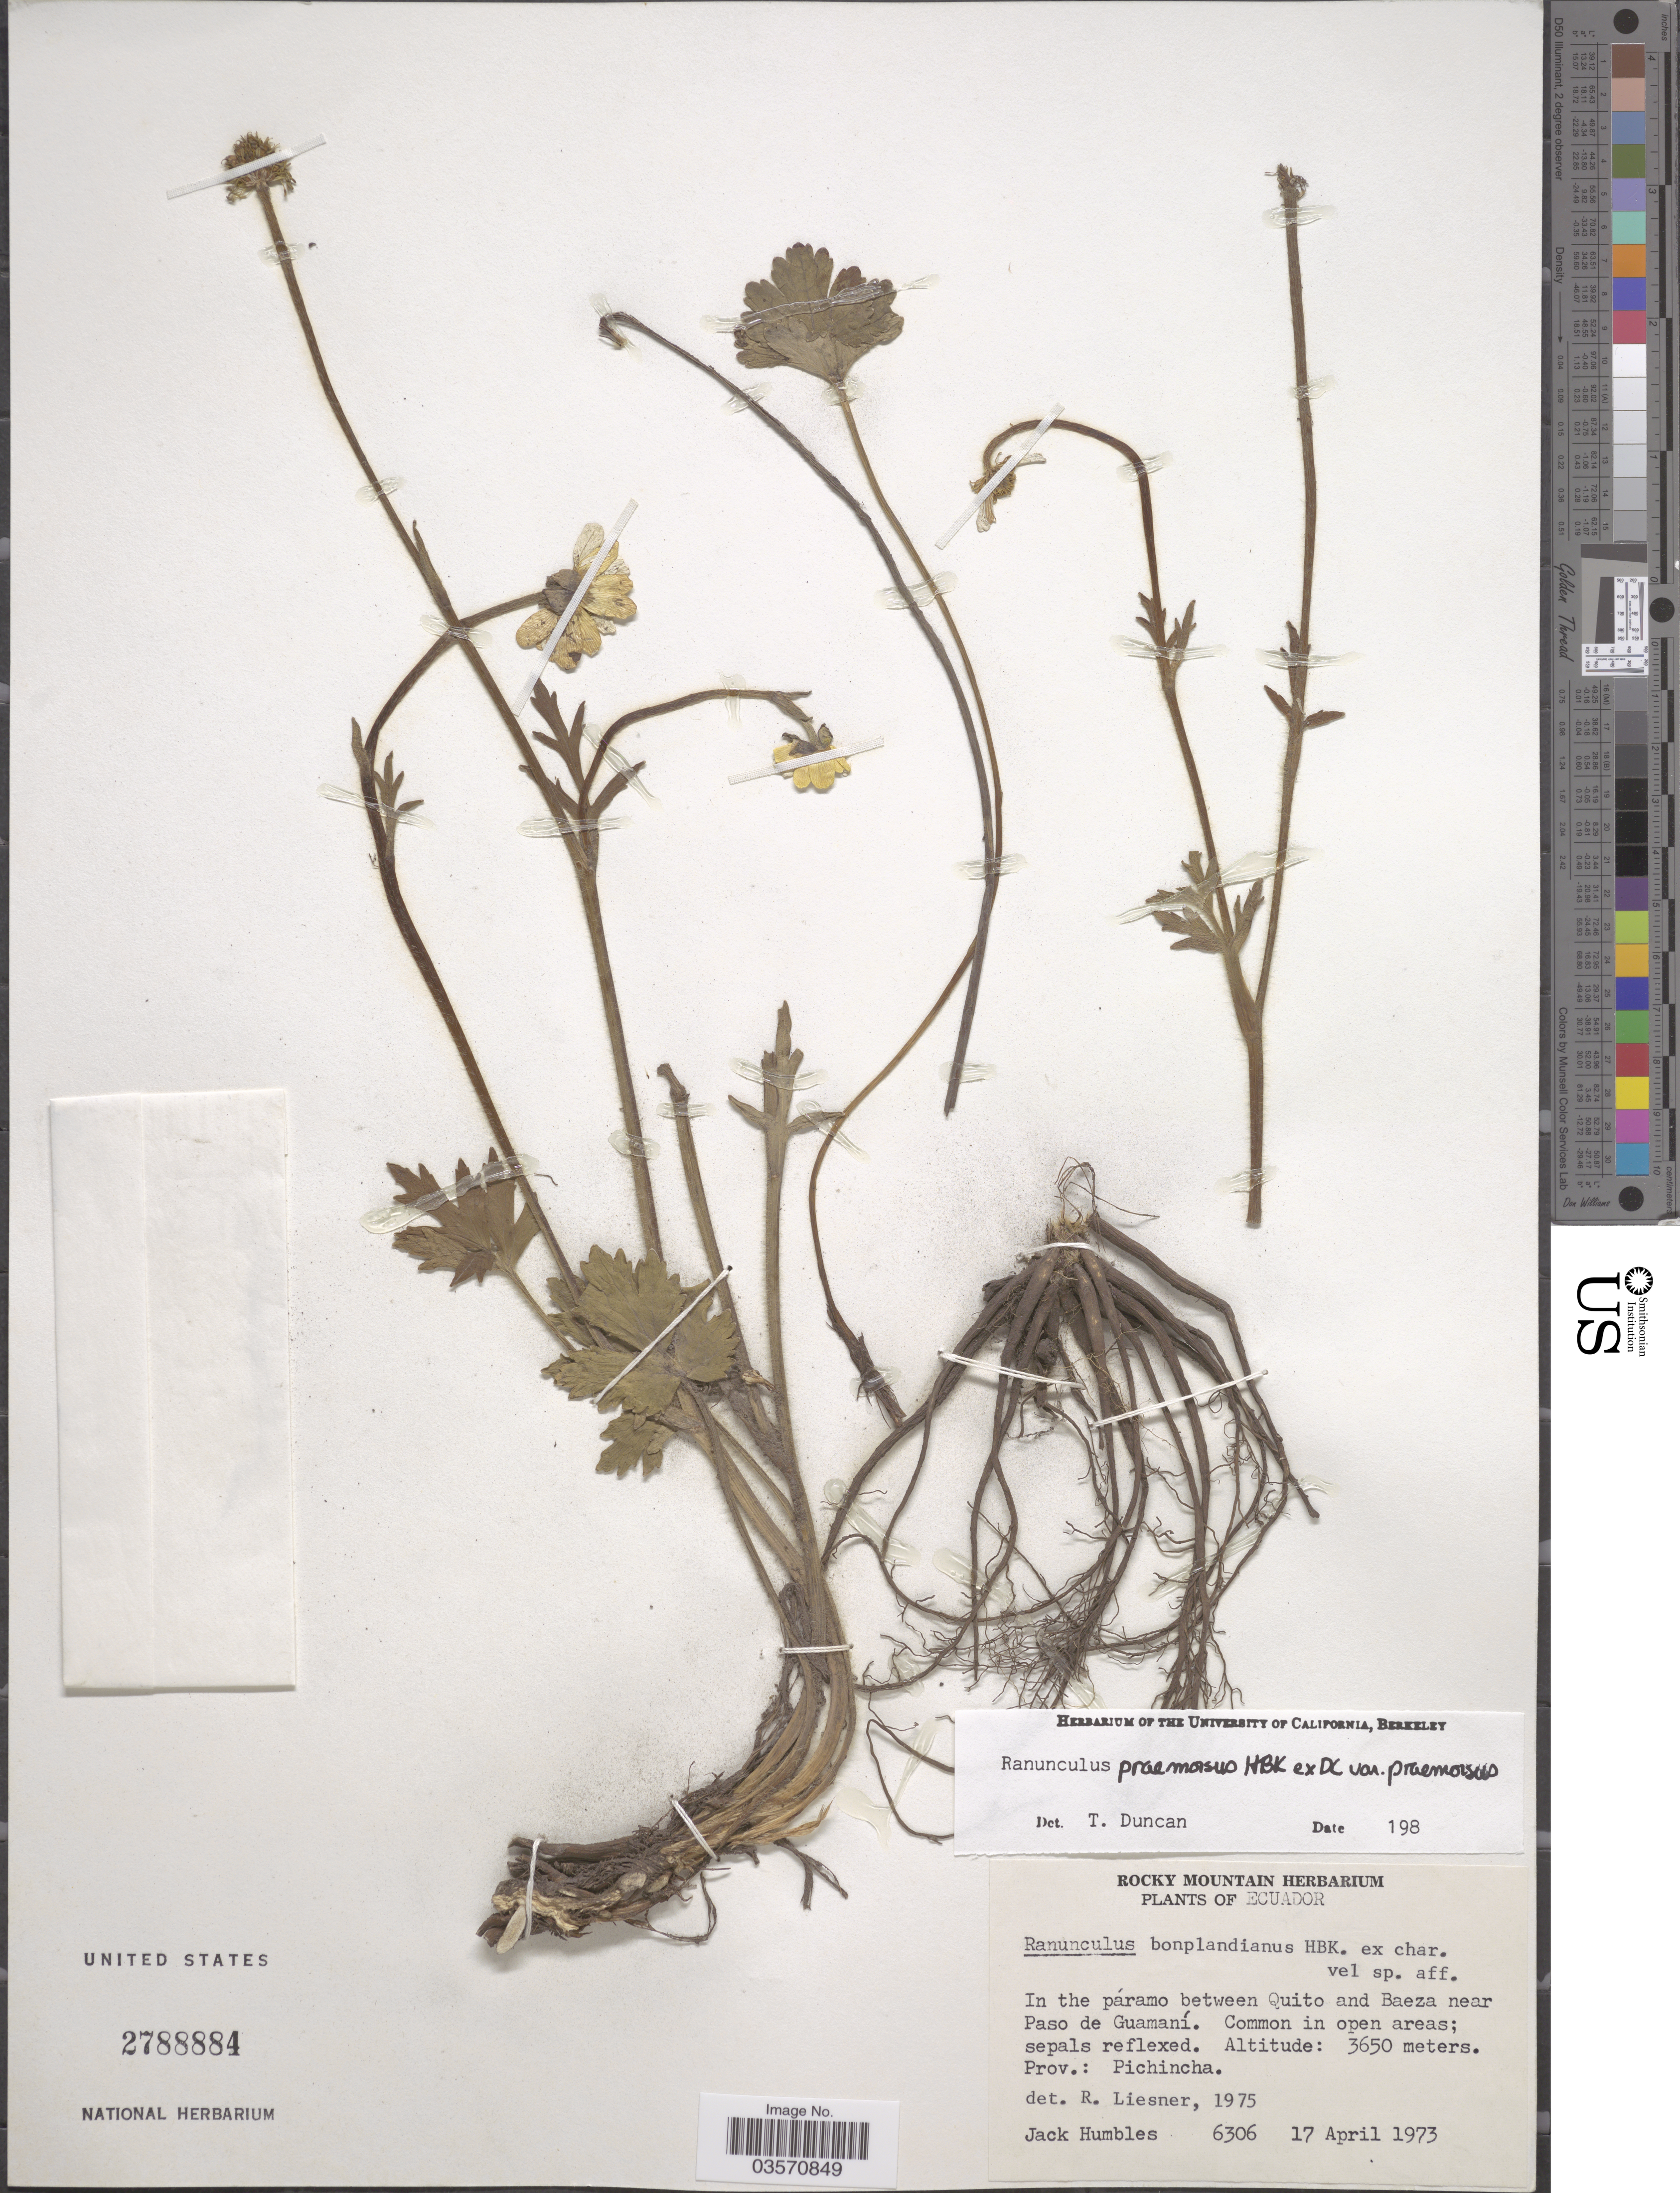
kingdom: Plantae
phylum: Tracheophyta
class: Magnoliopsida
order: Ranunculales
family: Ranunculaceae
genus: Ranunculus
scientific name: Ranunculus praemorsus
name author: Kunth ex DC.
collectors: J. Humbles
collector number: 6306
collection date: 1973-04-17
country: Ecuador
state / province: Pichincha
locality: In the páramo between Quito and Baeza near Pazo de Guamaní.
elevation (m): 3650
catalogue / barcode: US 2788884